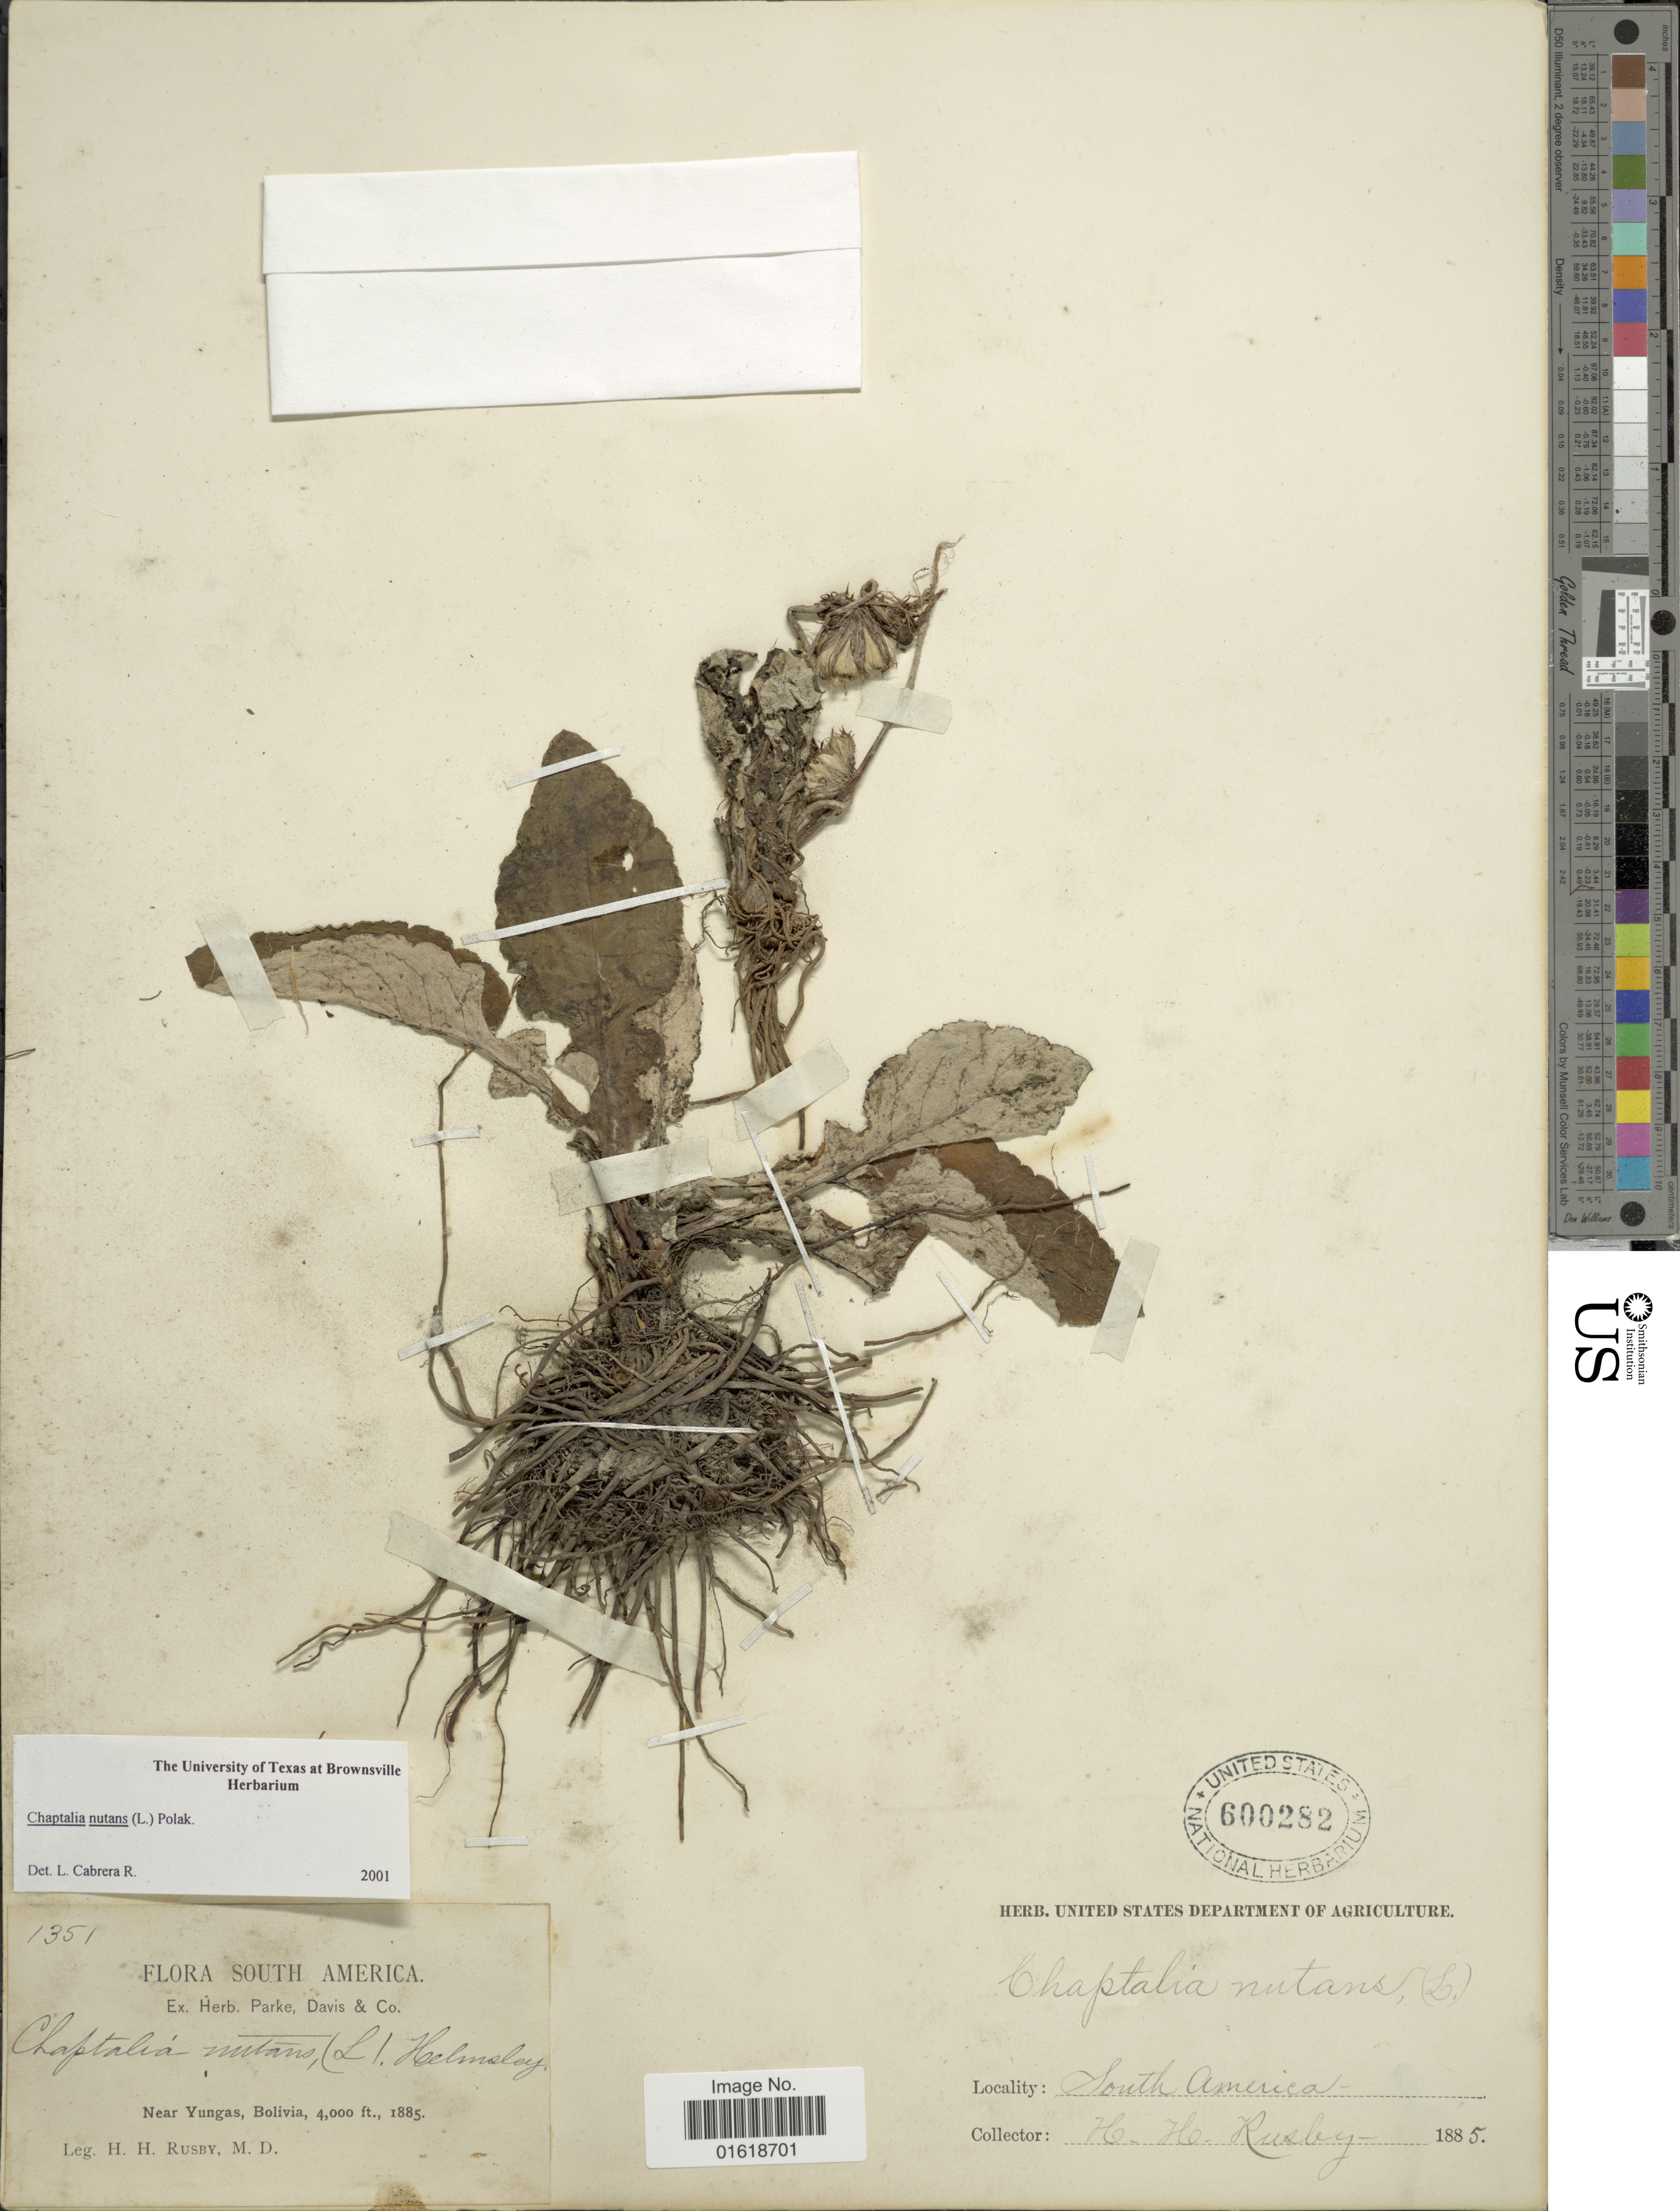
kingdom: Plantae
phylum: Tracheophyta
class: Magnoliopsida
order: Asterales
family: Asteraceae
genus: Chaptalia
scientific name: Chaptalia nutans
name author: (L.) Pol.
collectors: H. H. Rusby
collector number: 1351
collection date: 1885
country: Bolivia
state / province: La Paz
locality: Near Yungas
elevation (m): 1219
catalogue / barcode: US 600285